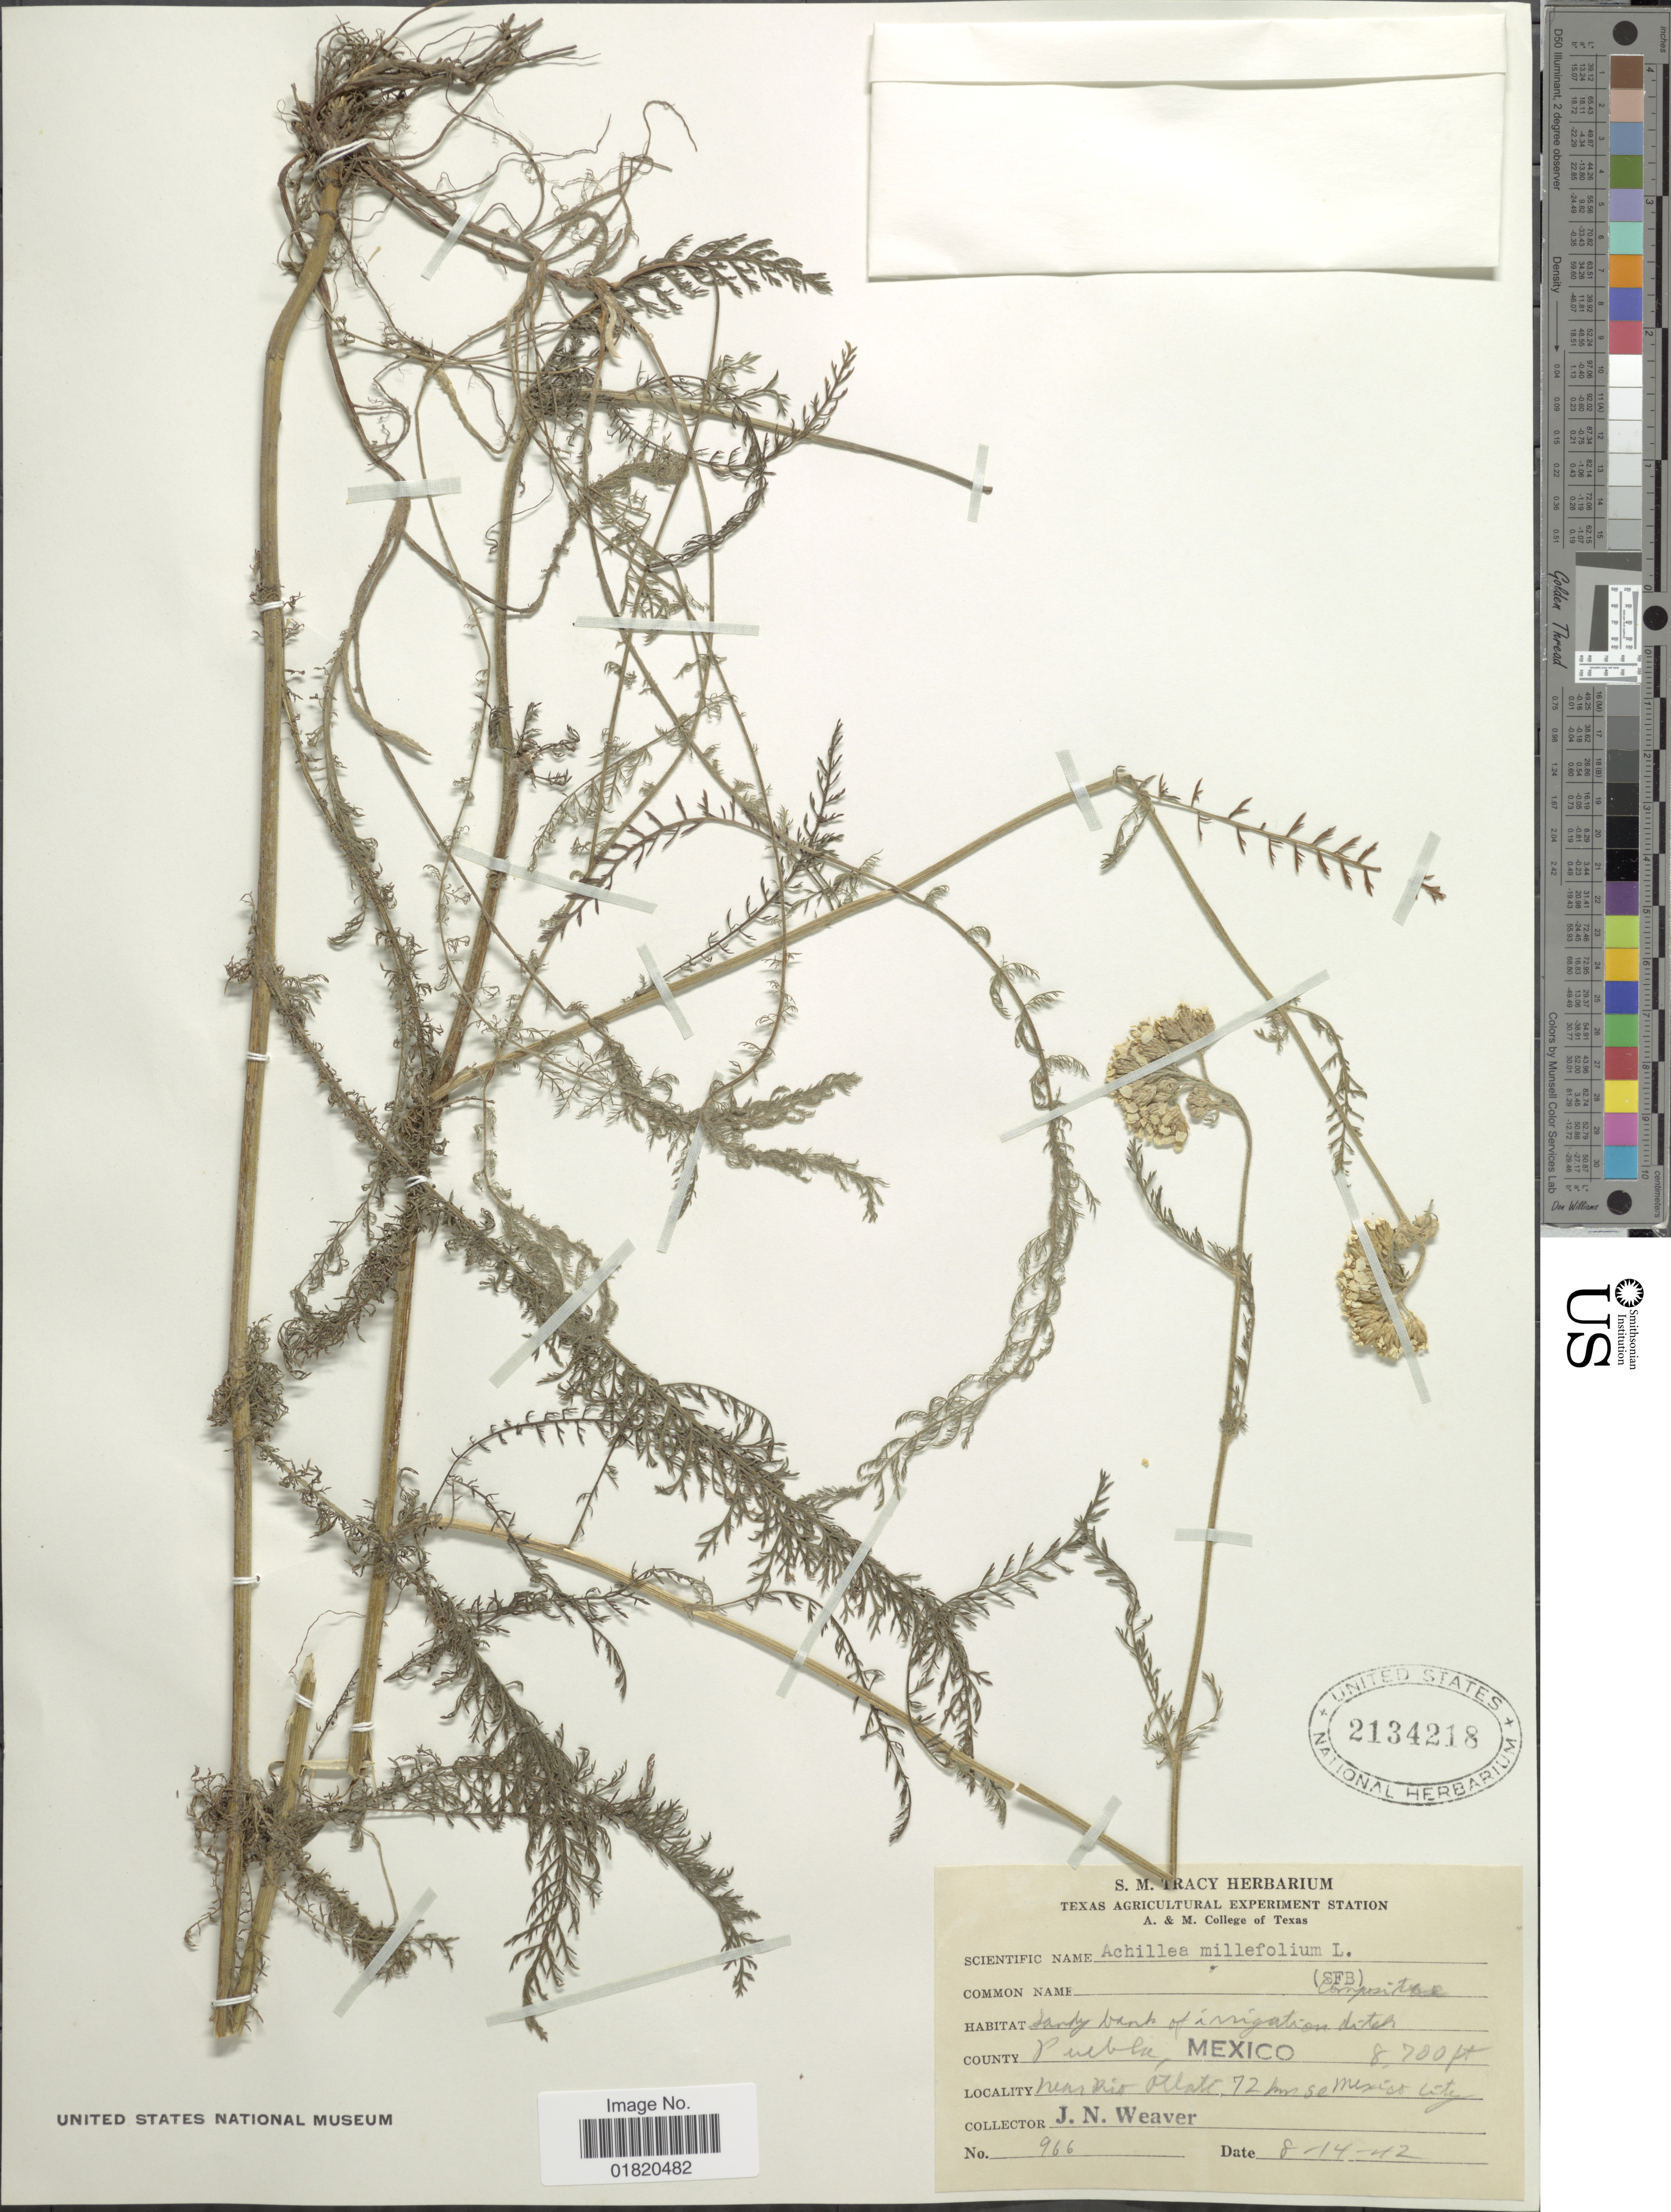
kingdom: Plantae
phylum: Tracheophyta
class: Magnoliopsida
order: Asterales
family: Asteraceae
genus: Achillea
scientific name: Achillea lanulosa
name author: Nutt.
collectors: J. N. Weaver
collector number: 966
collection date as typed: Transcribed d/m/y: 14/8/42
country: Mexico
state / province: Puebla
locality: Near Rio Otatl 72 km se Mexico City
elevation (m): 2652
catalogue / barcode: US 2134218